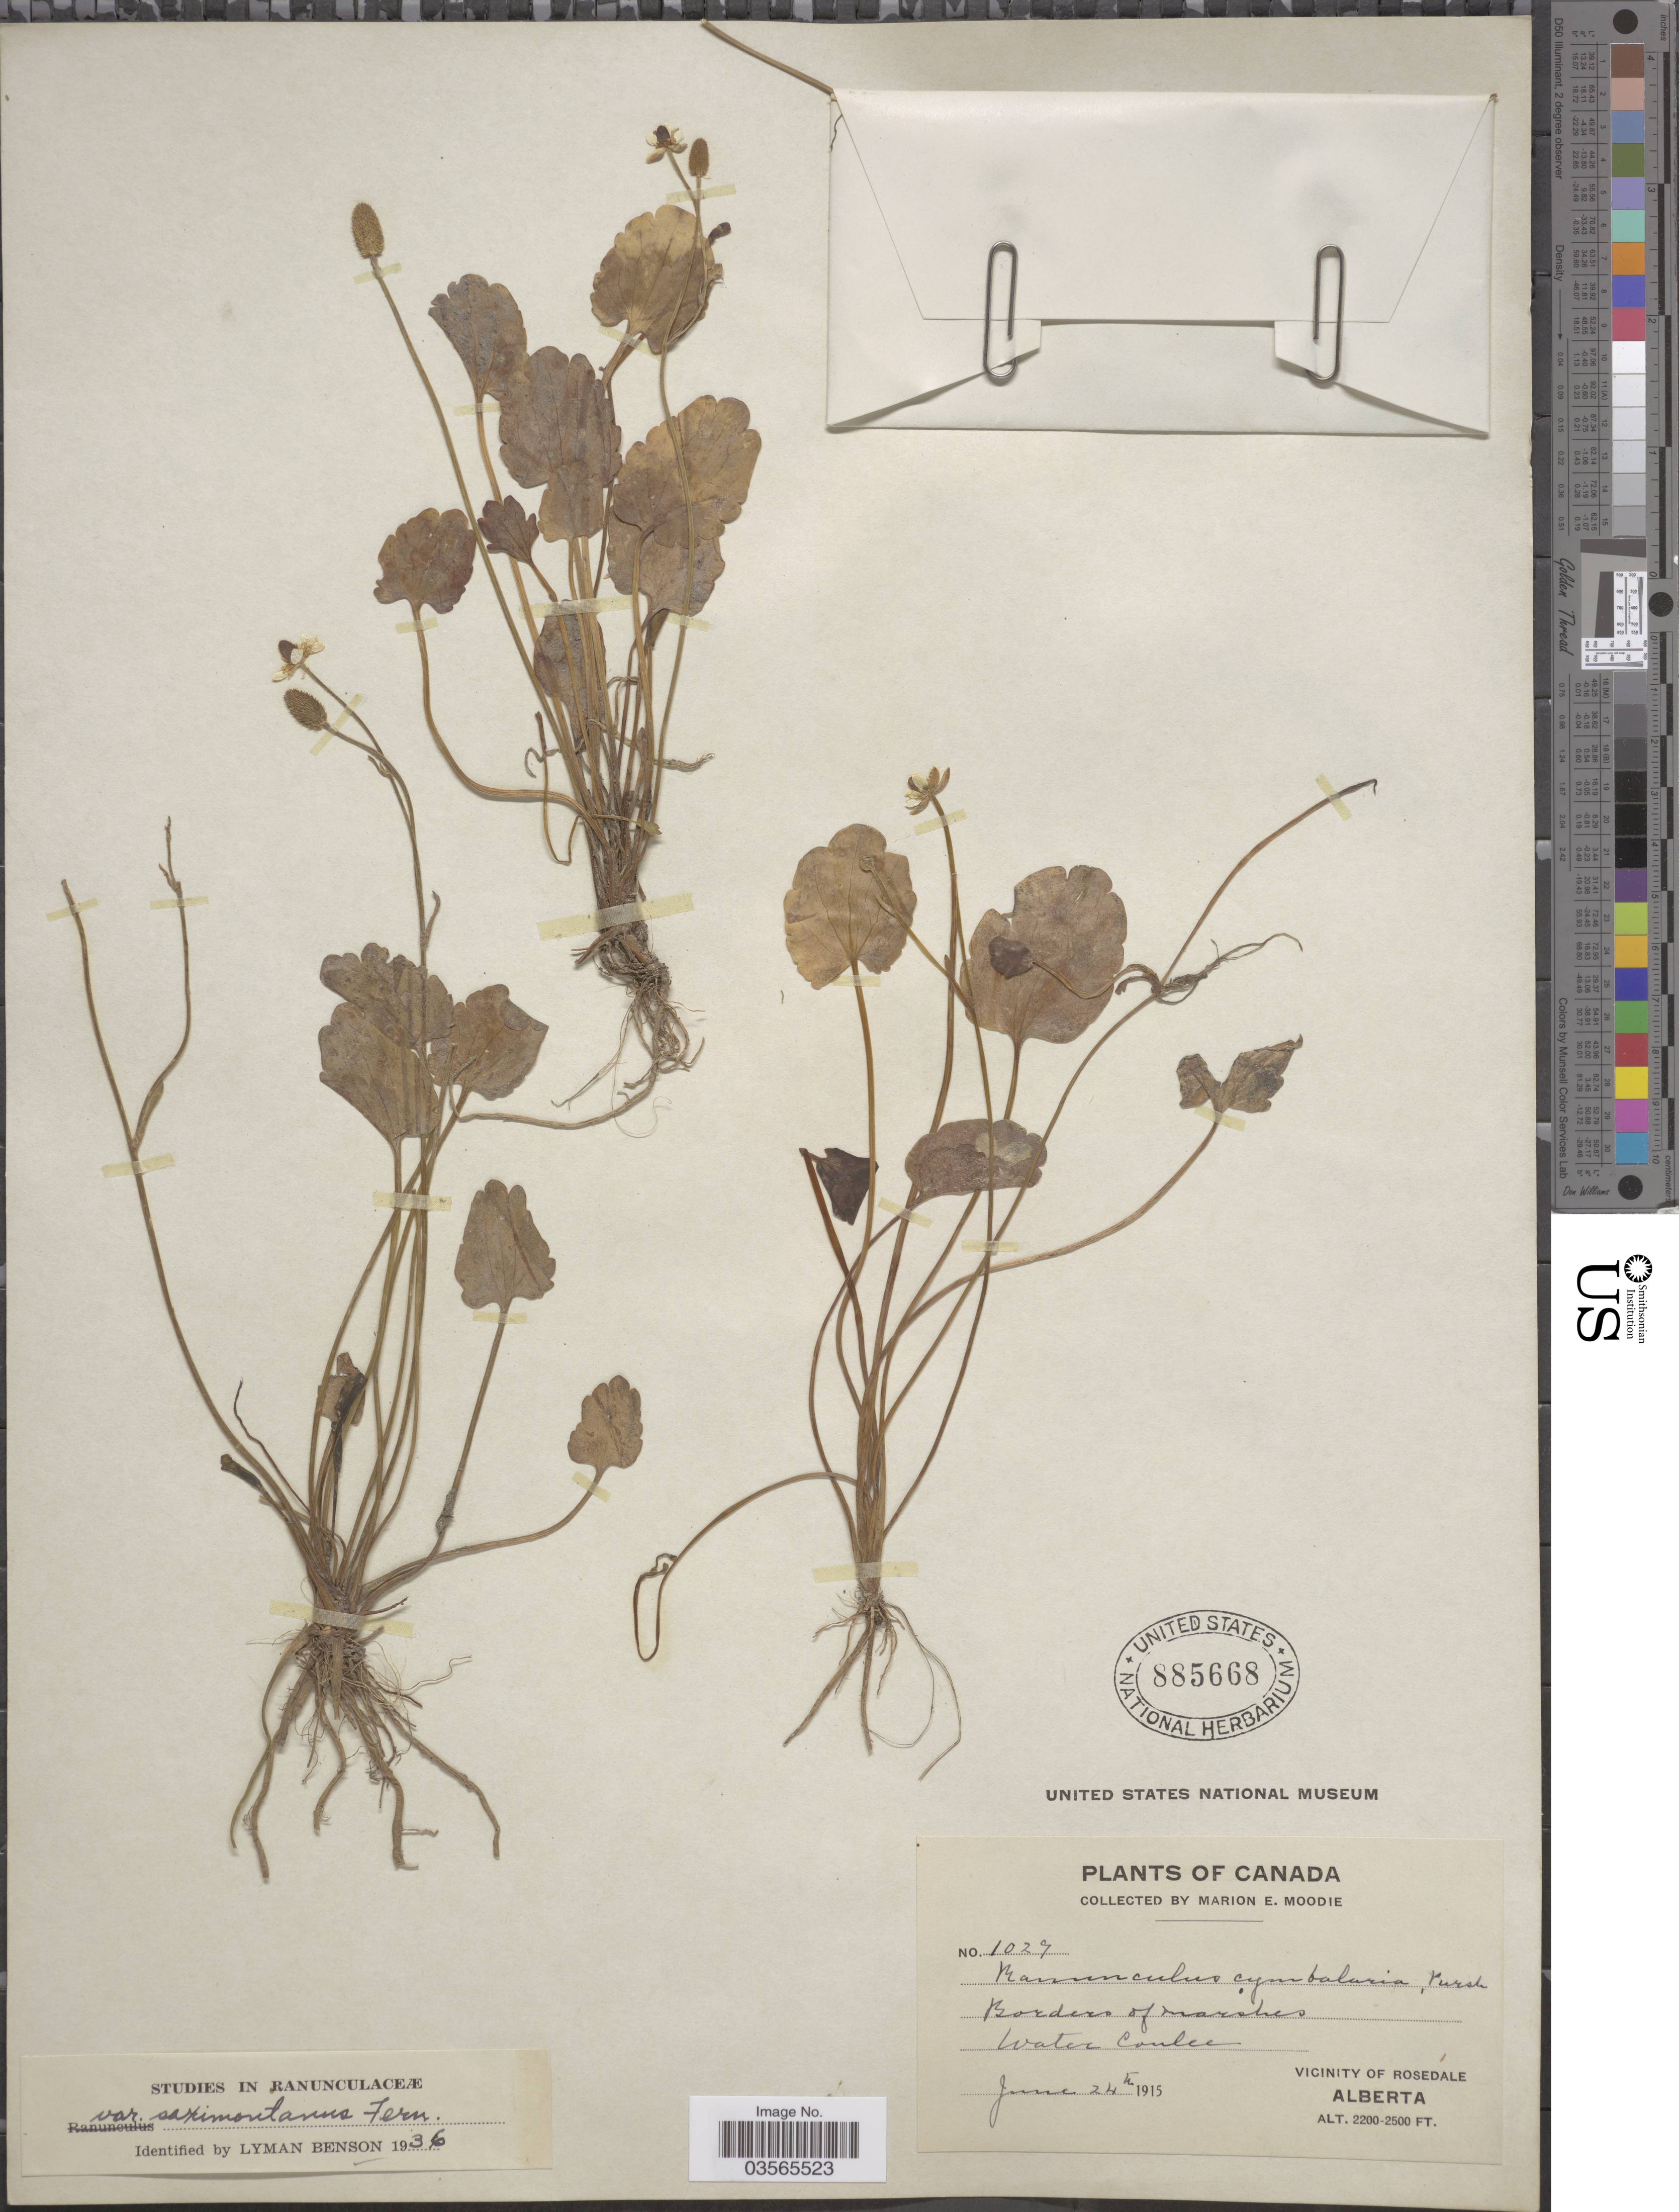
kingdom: Plantae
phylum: Tracheophyta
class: Magnoliopsida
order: Ranunculales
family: Ranunculaceae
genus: Halerpestes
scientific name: Halerpestes cymbalaria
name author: (Pursh) Greene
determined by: Strong, M. T., (US), Smithsonian Institution - National Museum of Natural History (UNITED STATES)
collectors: M. E. Moodie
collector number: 1027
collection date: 1915-06-24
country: Canada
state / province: Alberta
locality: Borders of marshes. Water Coulee. Vicinity of Rosedale.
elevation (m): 671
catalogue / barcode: US 885668